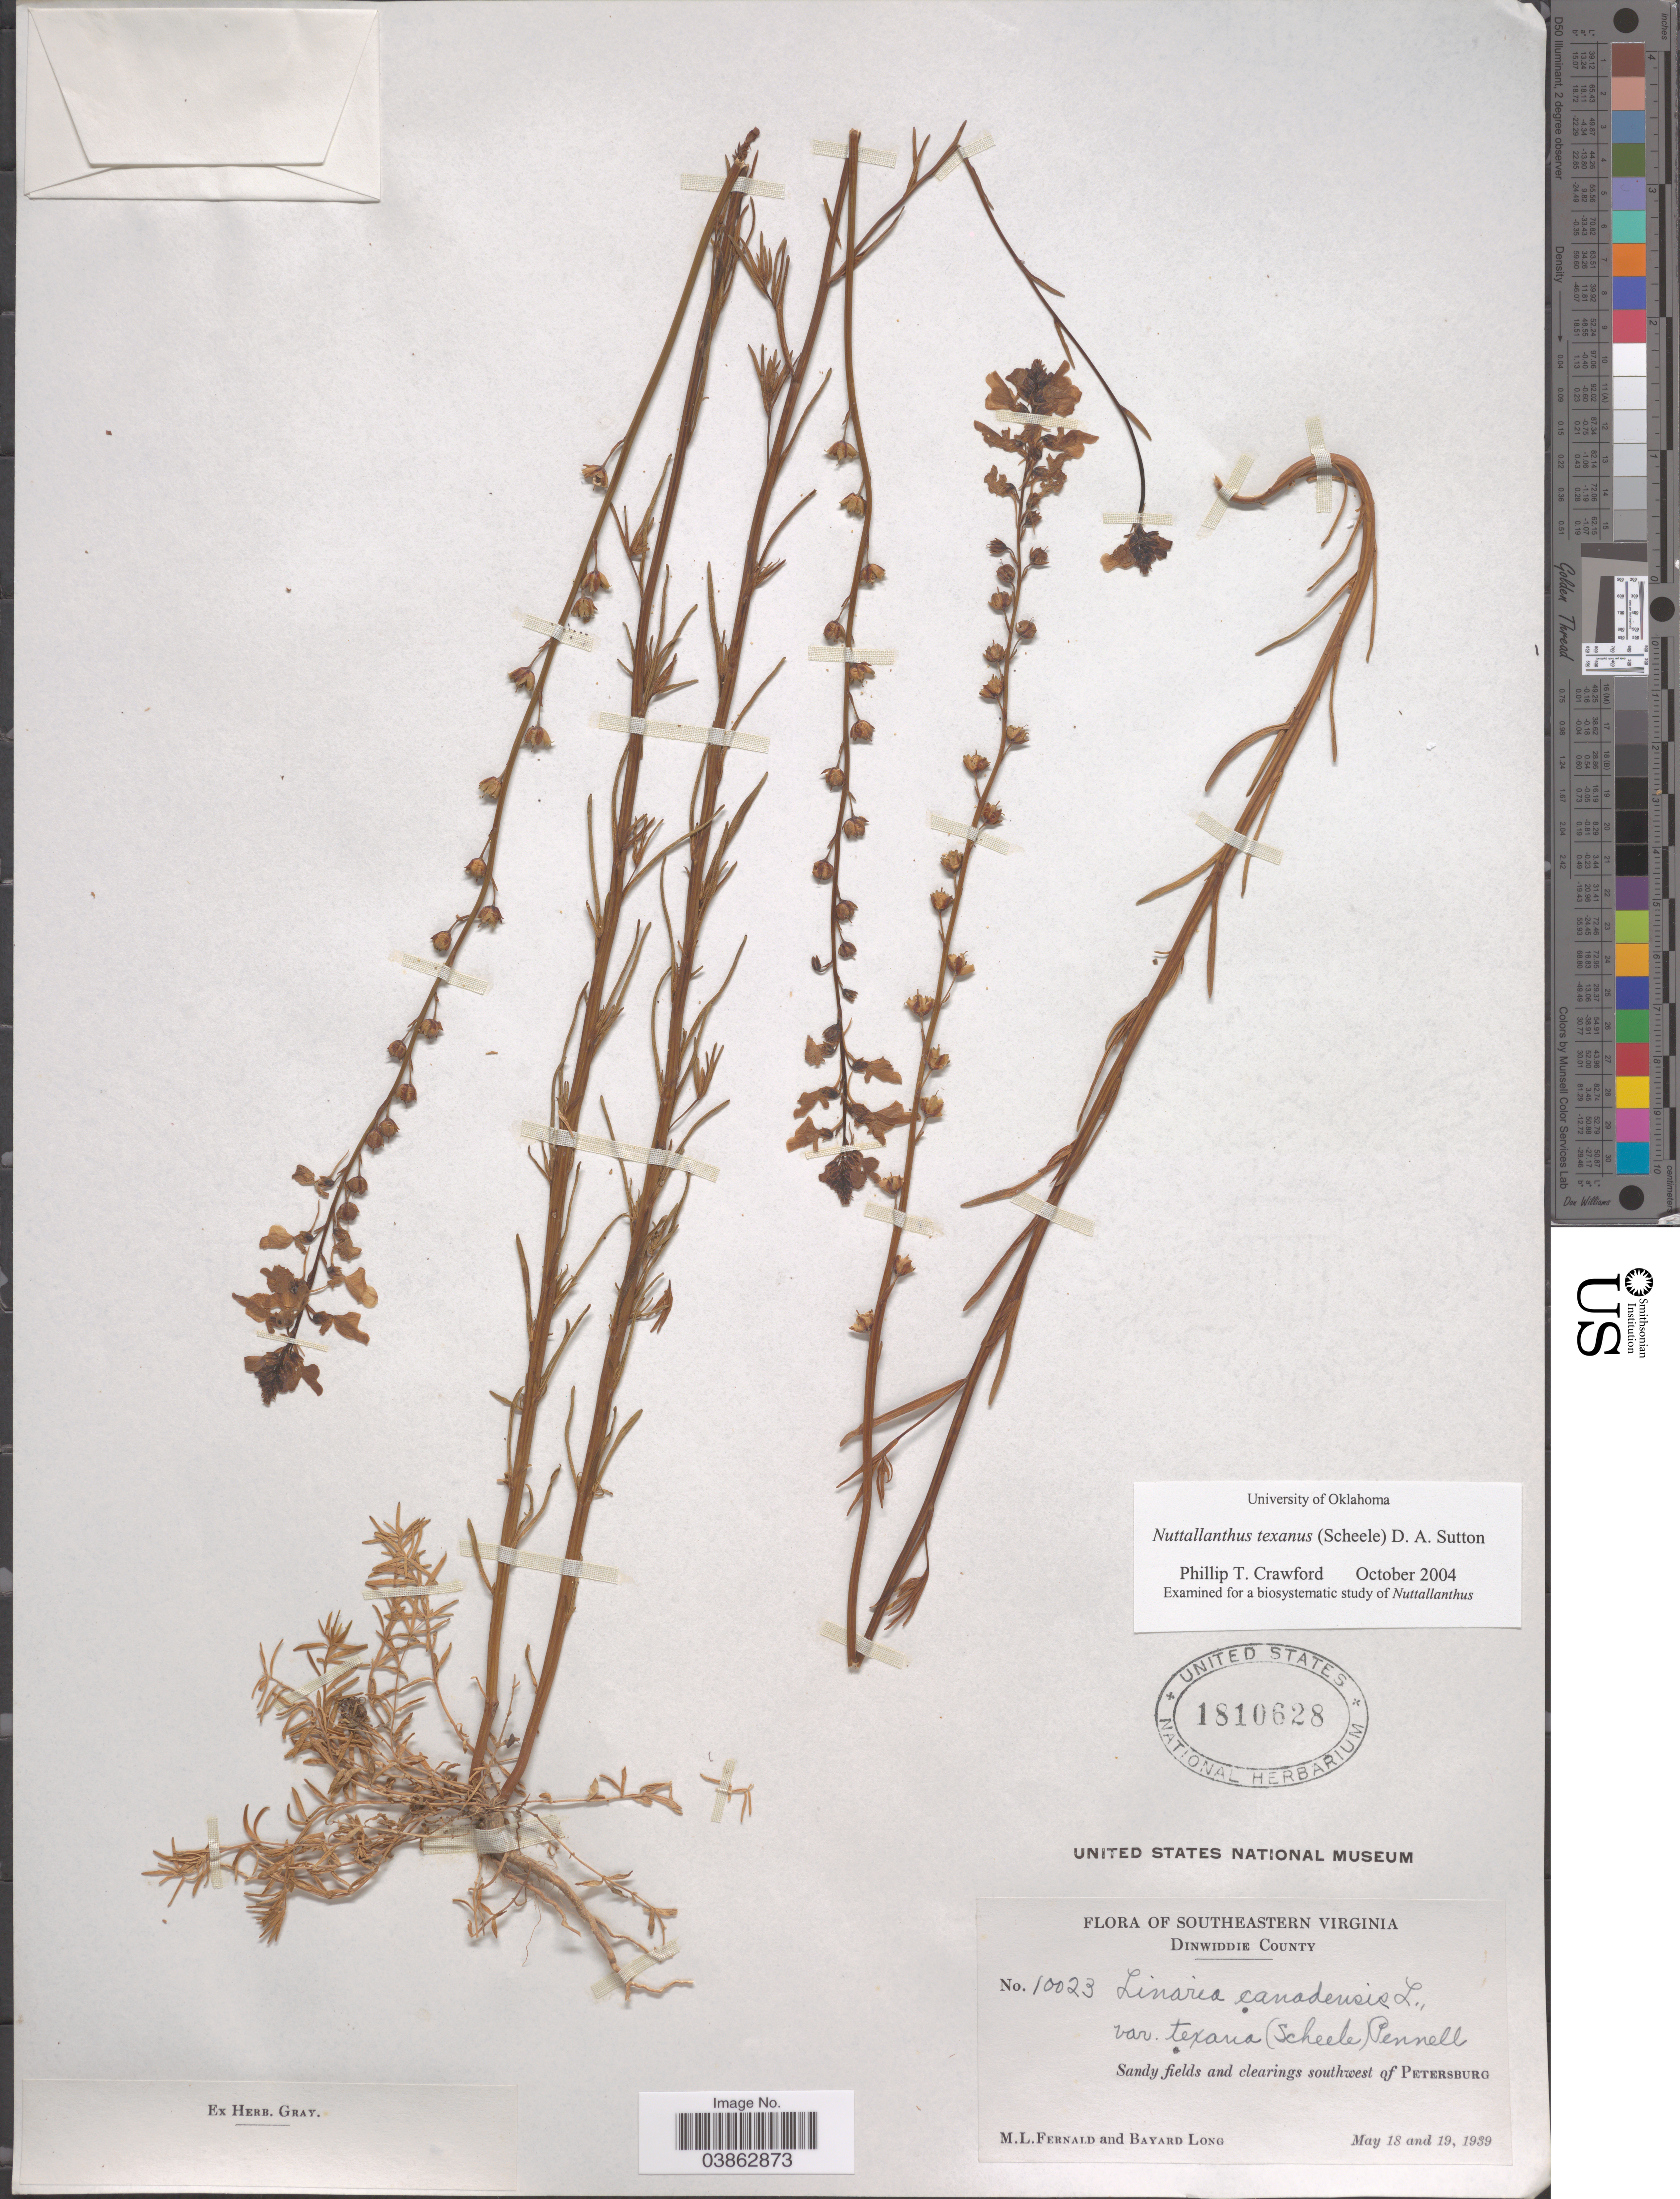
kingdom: Plantae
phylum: Tracheophyta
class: Magnoliopsida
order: Lamiales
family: Plantaginaceae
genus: Linaria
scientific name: Linaria texana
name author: Scheele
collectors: M. L. Fernald & B. Long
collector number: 10023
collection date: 1939-05-18/1939-05-19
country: United States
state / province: Virginia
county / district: Dinwiddie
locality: Southeastern Virginia. Dinwiddie County. Sandy fields and clearings southwest of Petersburg.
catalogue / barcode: US 1810628